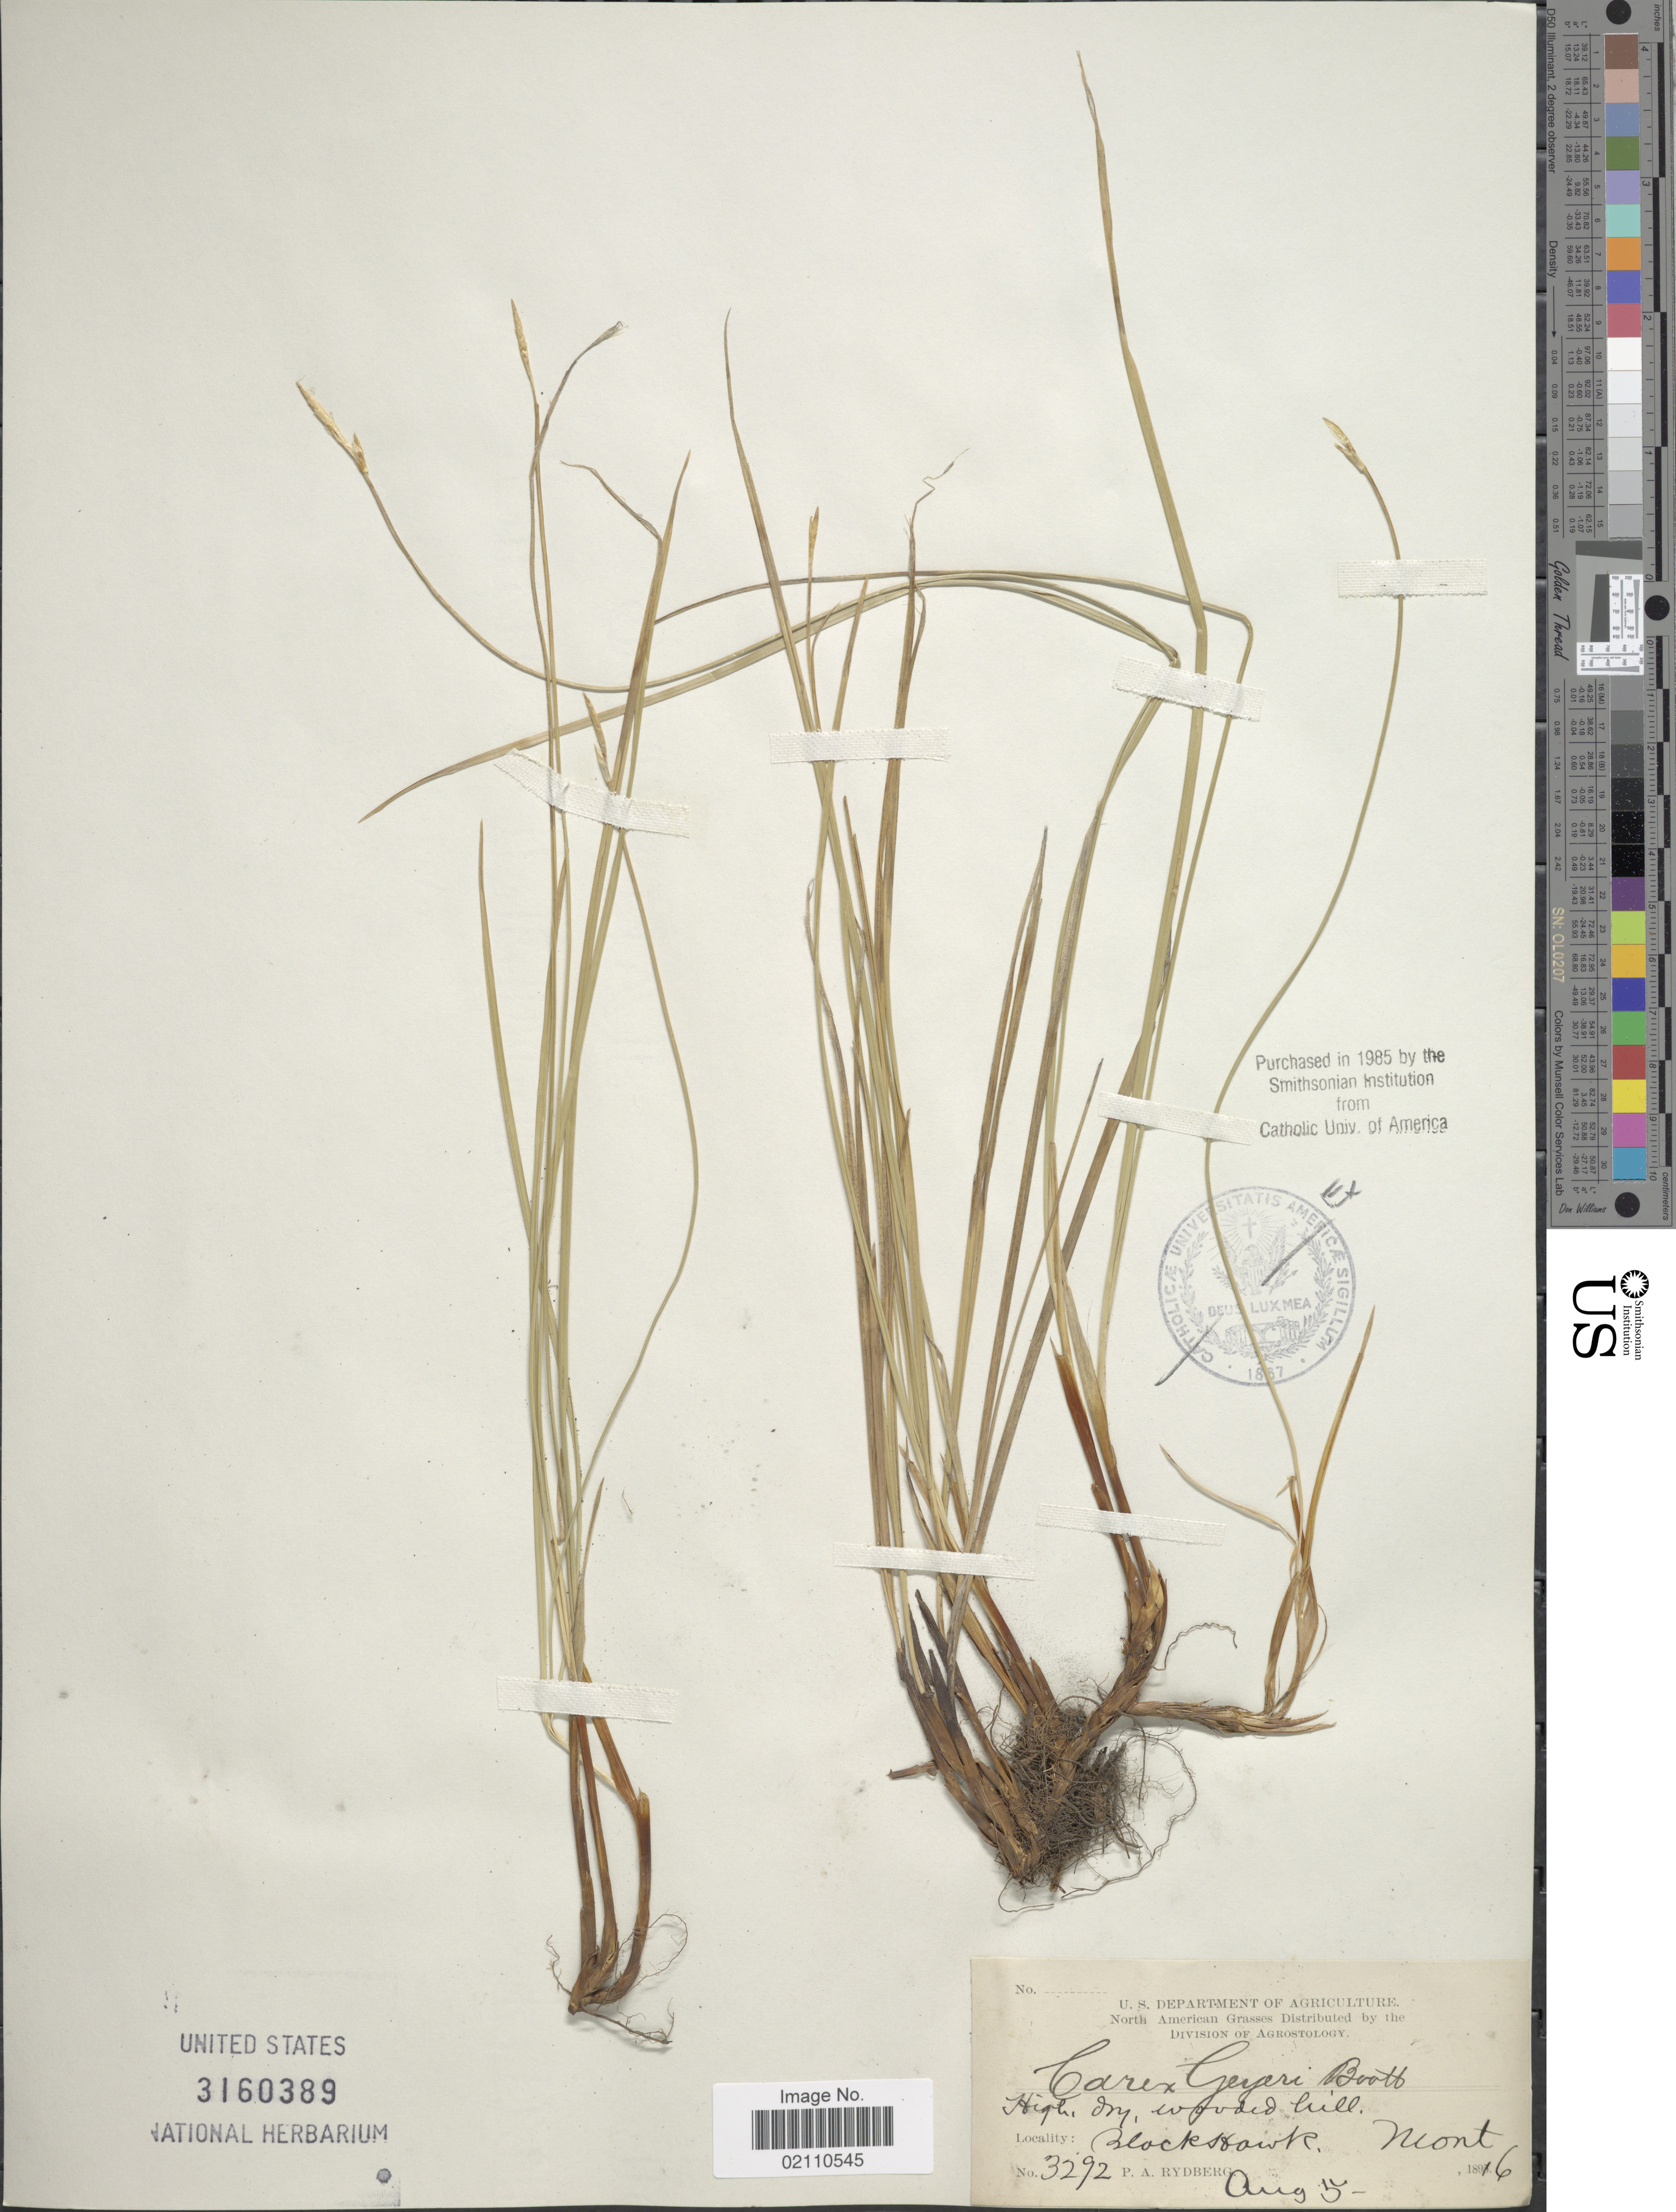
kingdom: Plantae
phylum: Tracheophyta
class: Liliopsida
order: Poales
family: Cyperaceae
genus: Carex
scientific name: Carex geyeri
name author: Boott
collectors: P. A. Rydberg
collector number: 3292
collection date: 1896-08-05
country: United States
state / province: Montana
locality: Wooded hill, BlackHawk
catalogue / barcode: US 3160389